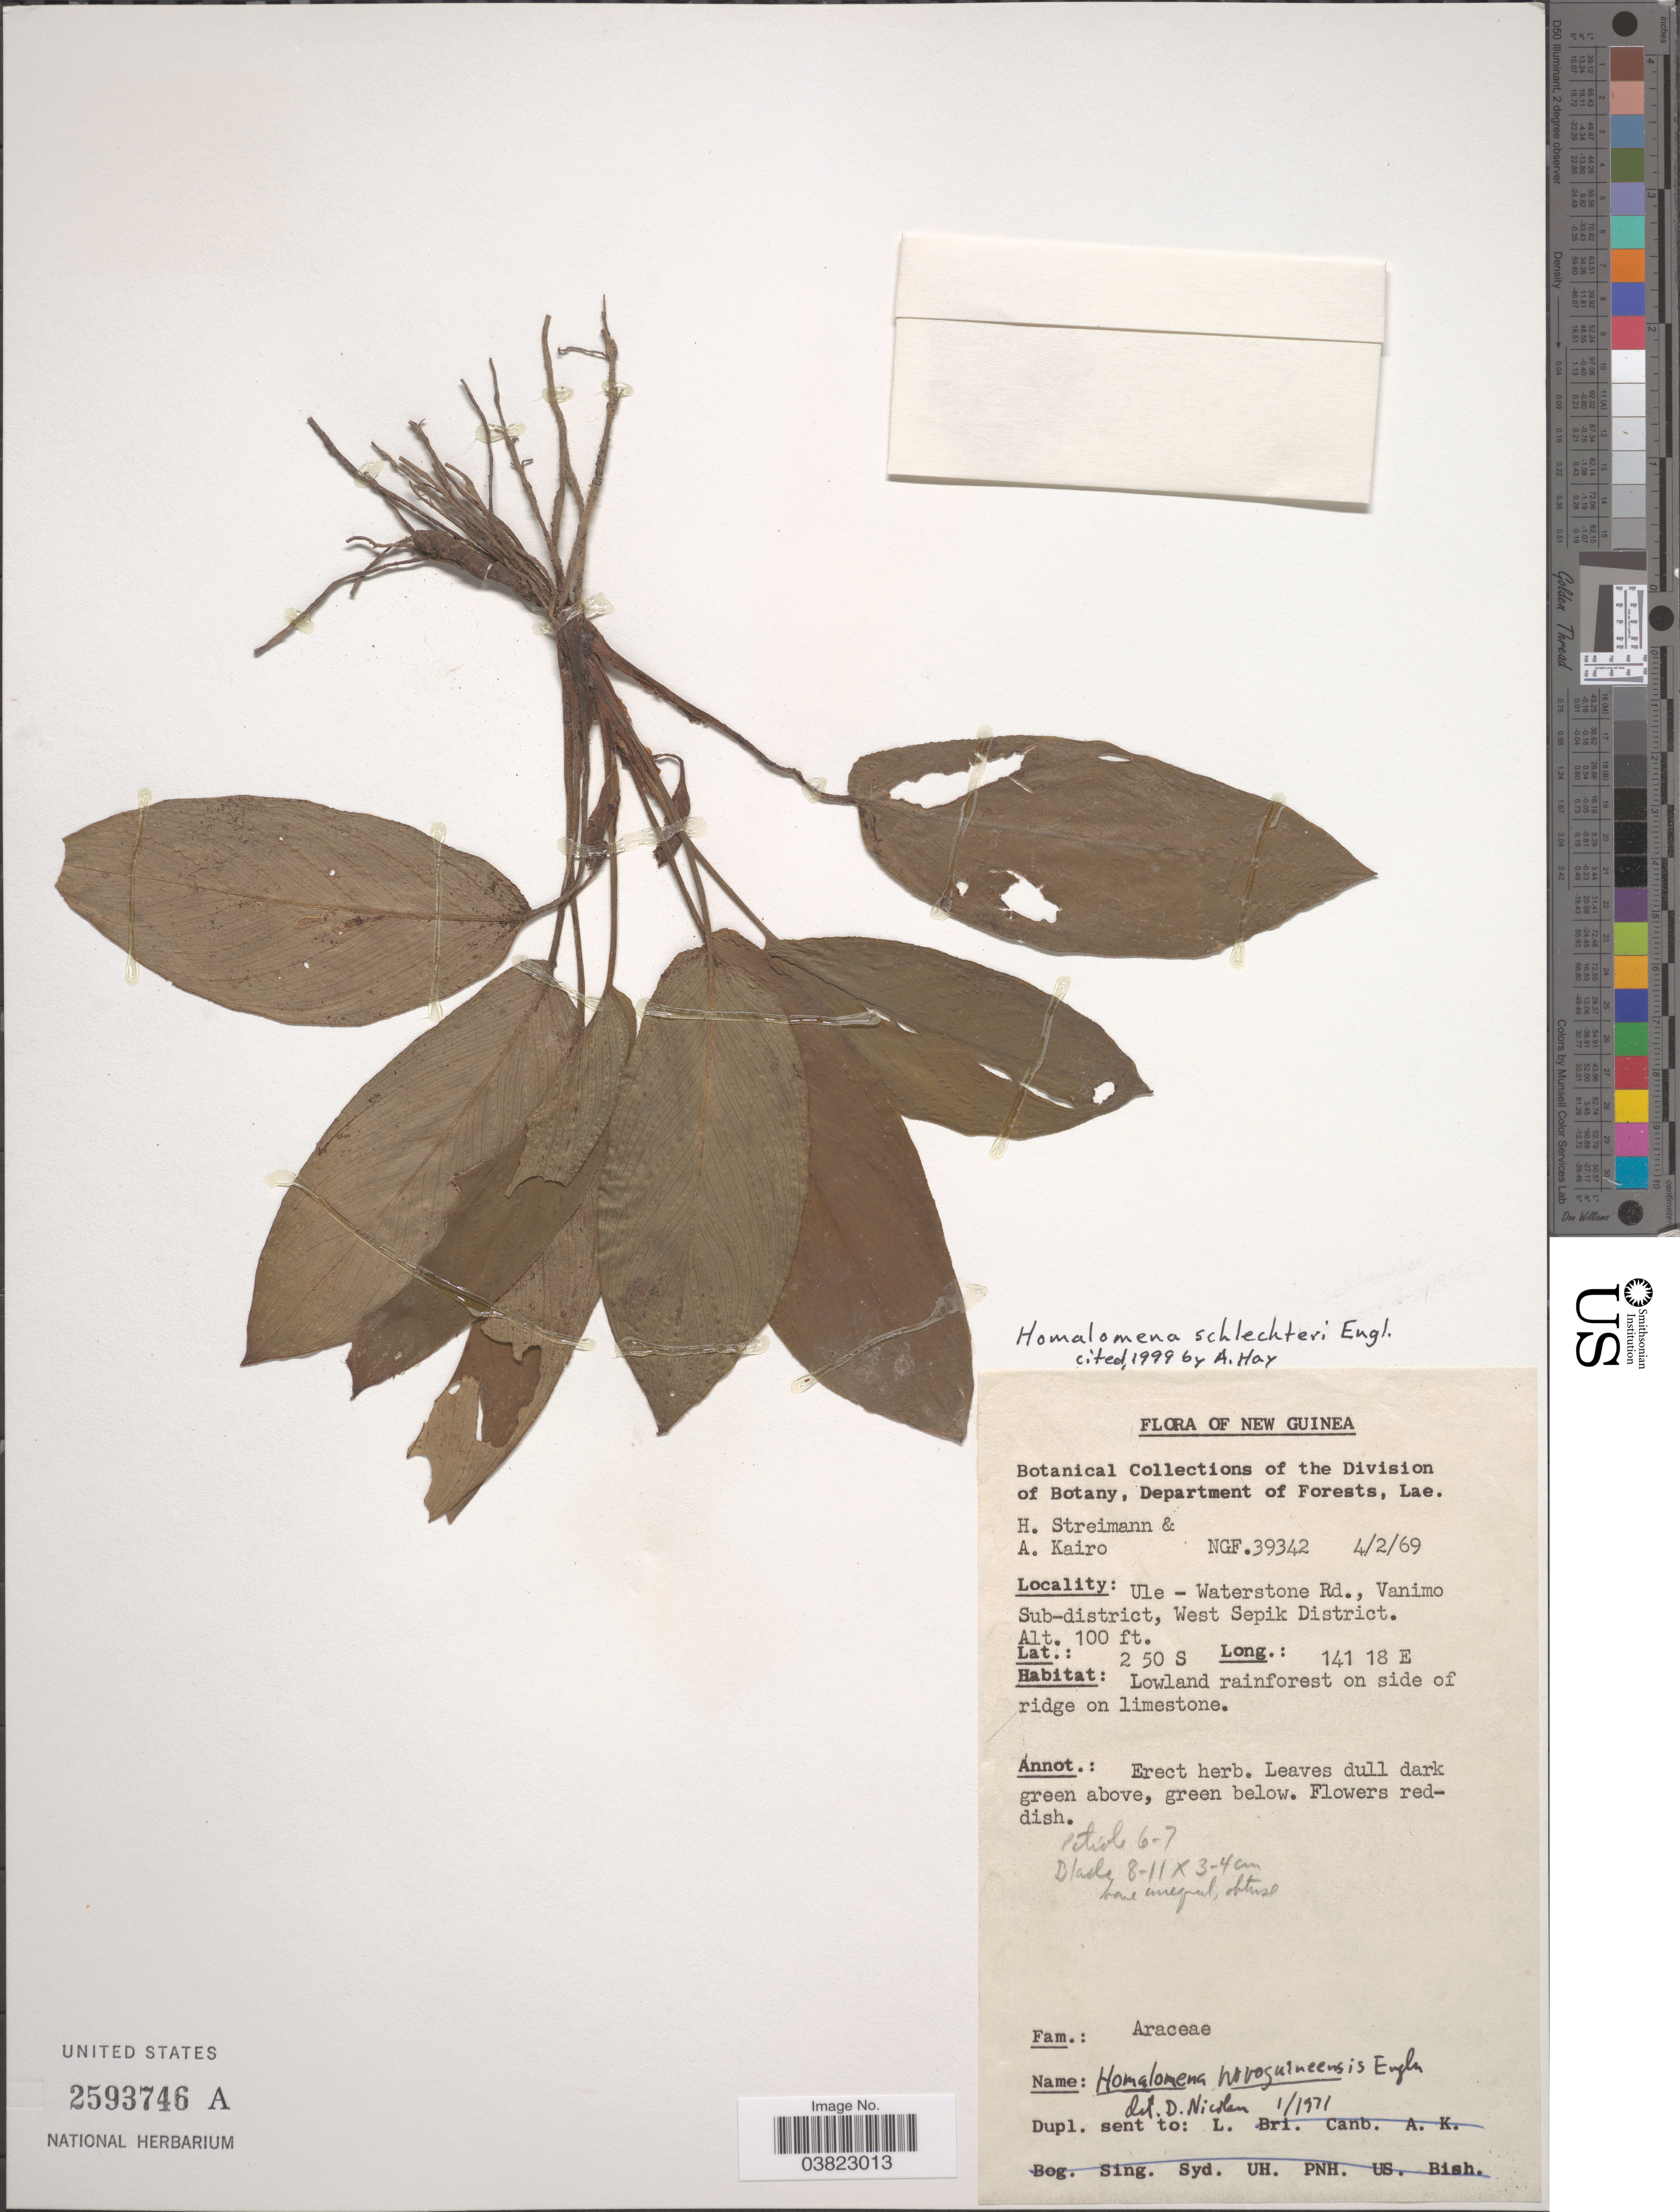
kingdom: Plantae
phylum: Tracheophyta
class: Liliopsida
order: Alismatales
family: Araceae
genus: Homalomena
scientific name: Homalomena schlechteri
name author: Engl.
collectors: H. Streimann & A. Kairo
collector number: NGF 39342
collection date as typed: Transcribed d/m/y: 4/2/69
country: Papua New Guinea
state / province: Sandaun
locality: New Guinea. Ule-Waterstone Rd., Vanimo Sub-district, West Sepik District.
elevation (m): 30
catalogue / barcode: US 2593746A